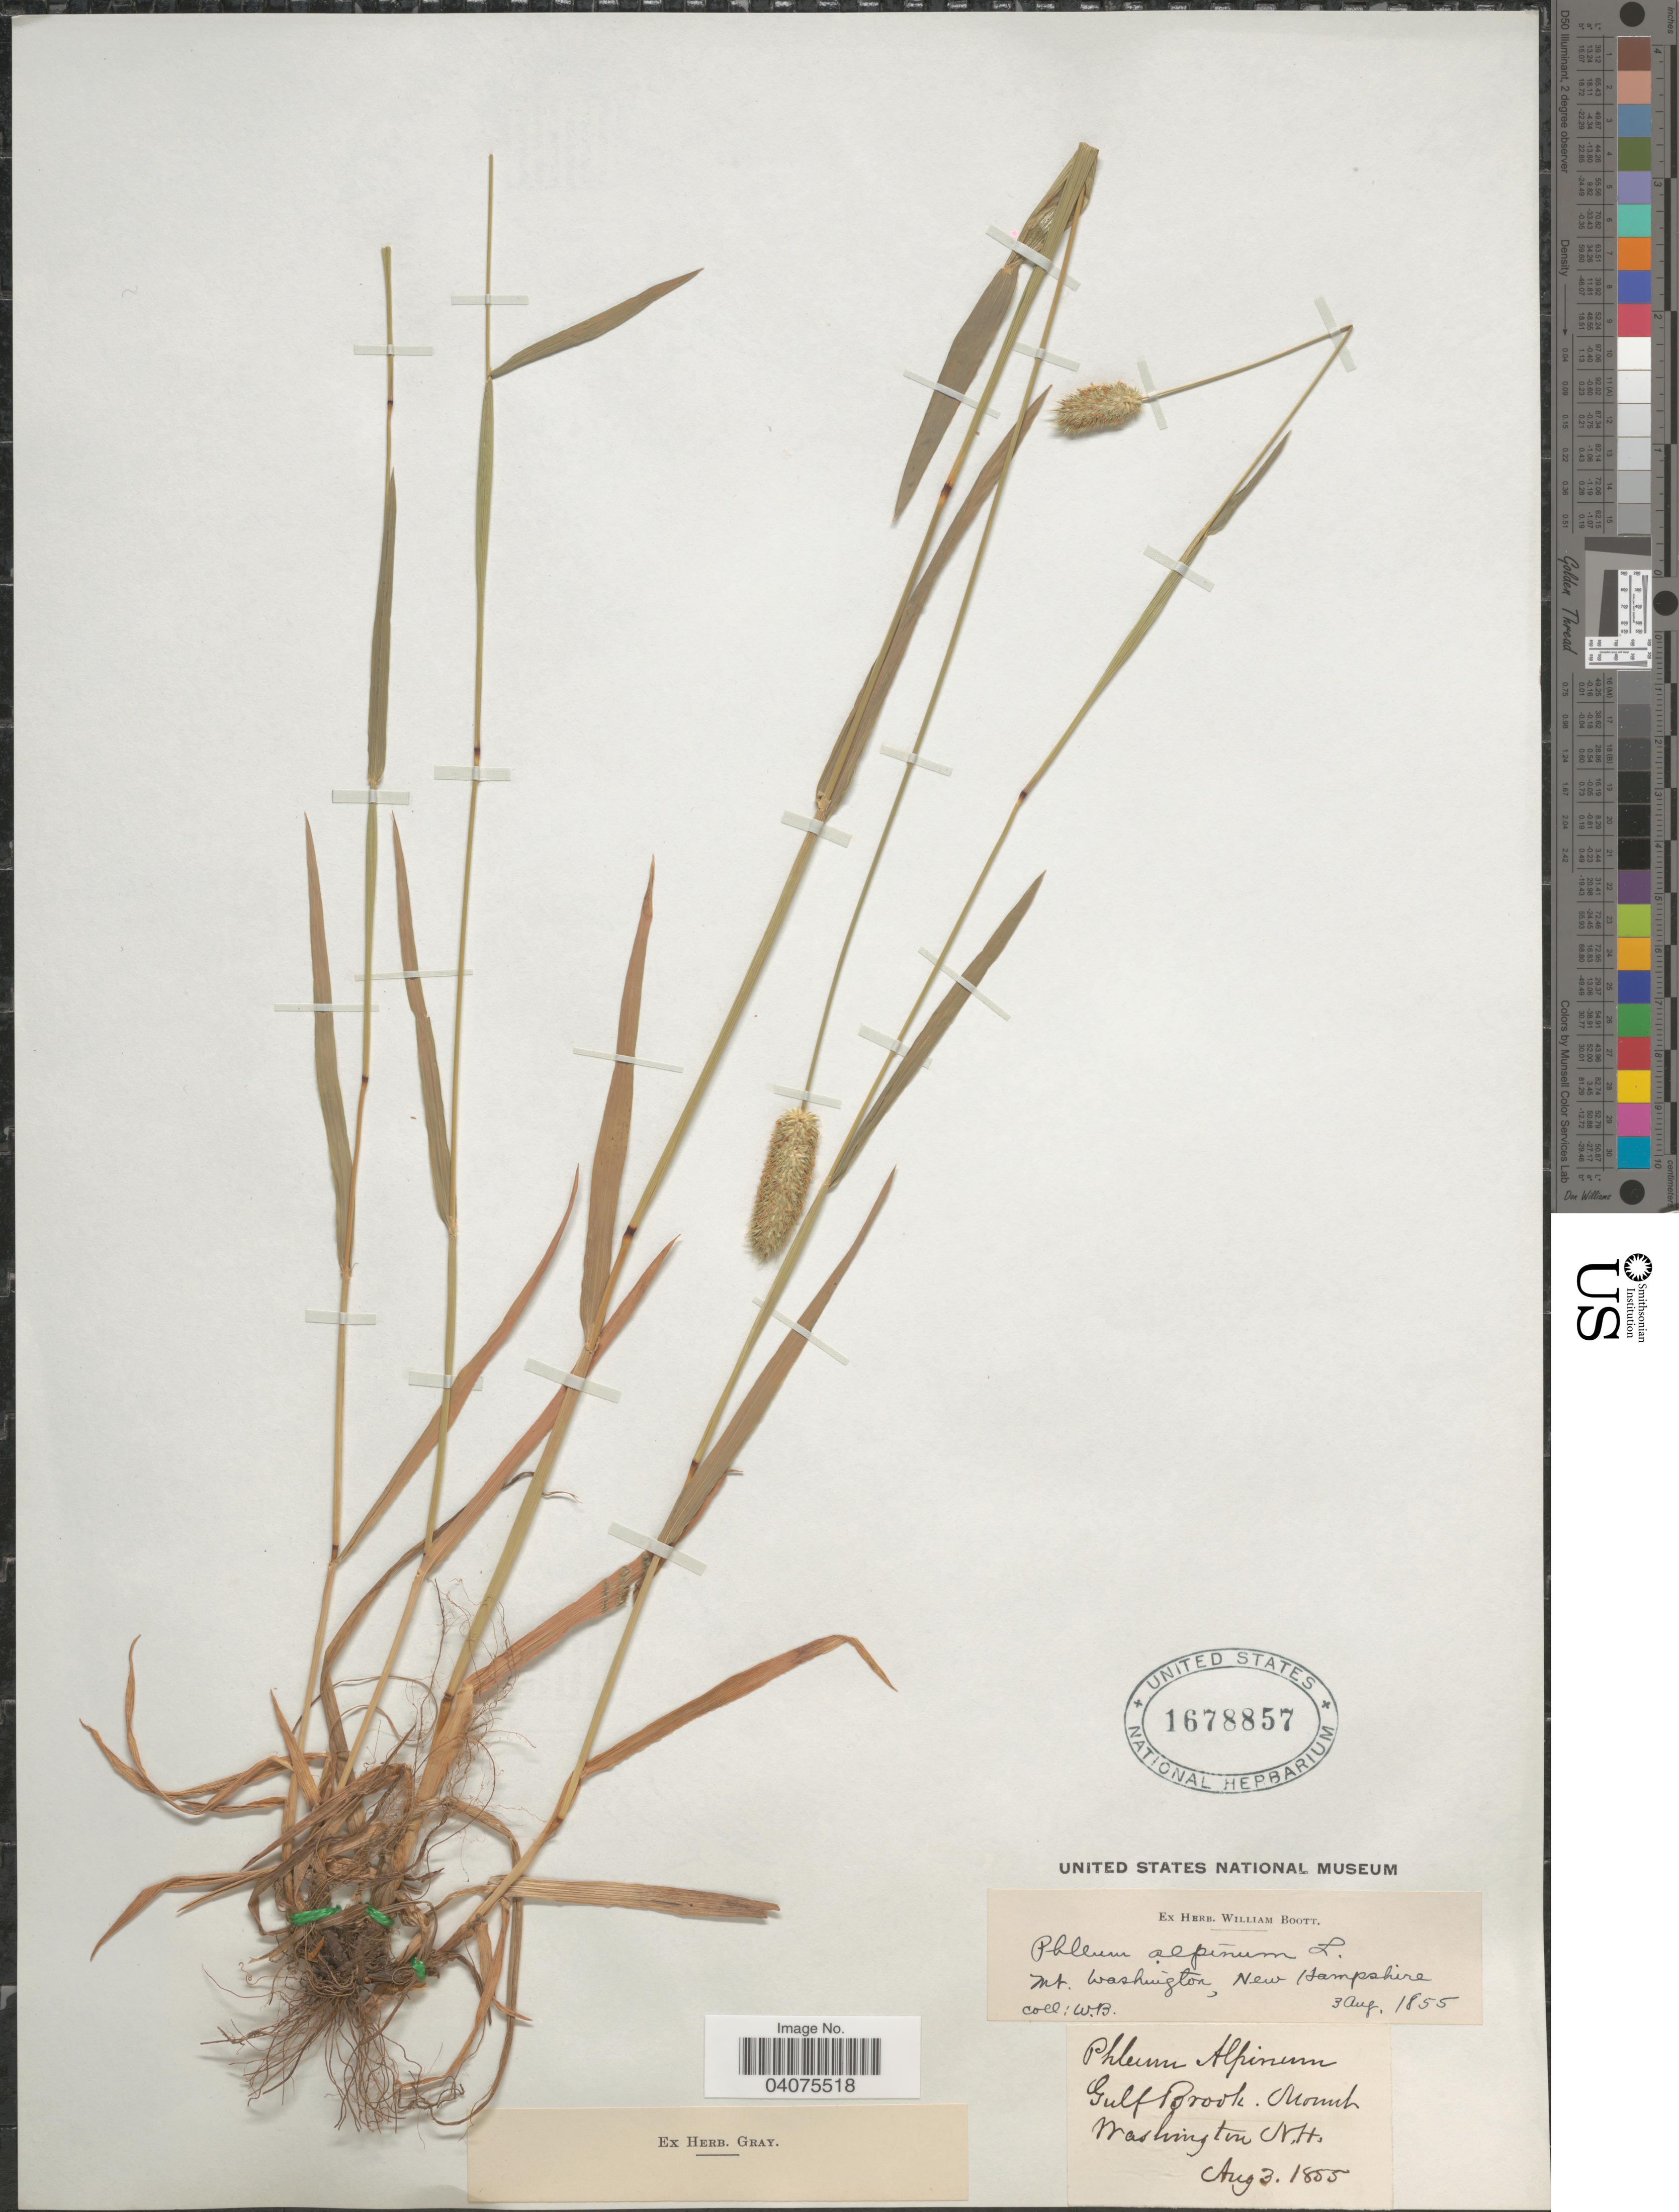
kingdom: Plantae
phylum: Tracheophyta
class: Liliopsida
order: Poales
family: Poaceae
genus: Phleum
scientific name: Phleum alpinum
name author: L.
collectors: W. Boott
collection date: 1855-08-03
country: United States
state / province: New Hampshire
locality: Gulf Brook. Mount Washington.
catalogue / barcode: US 1678857